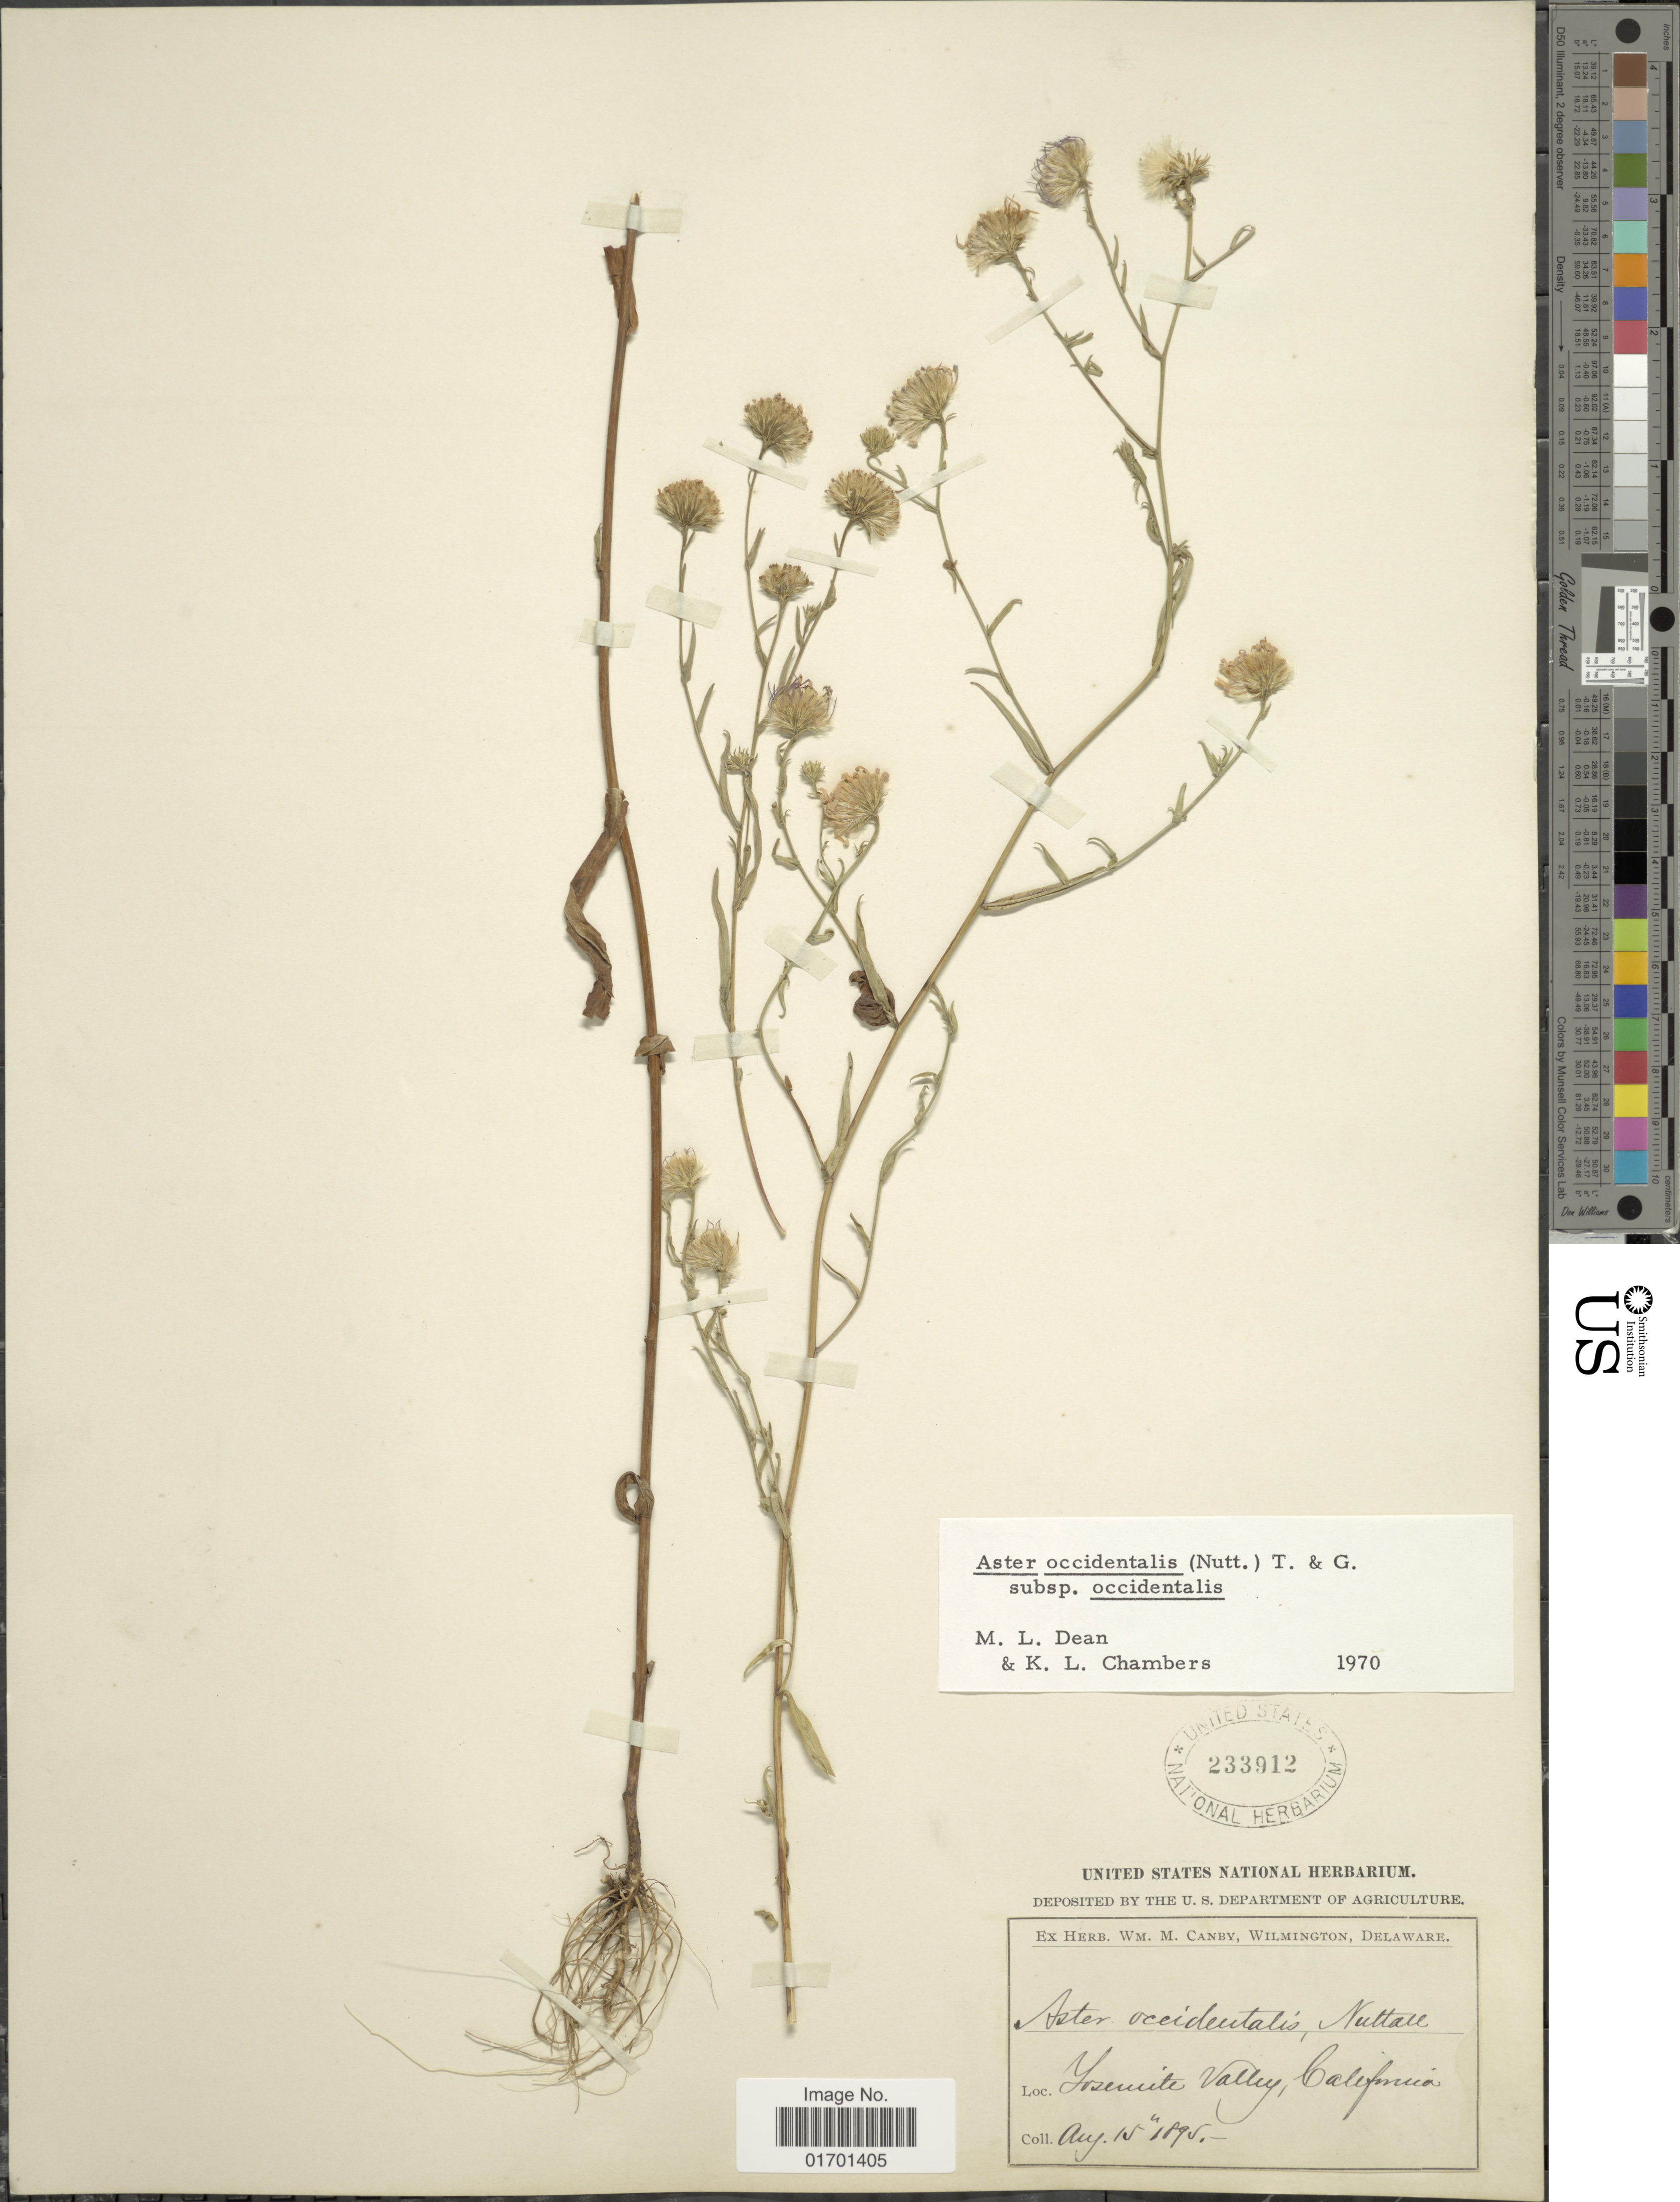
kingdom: Plantae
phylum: Tracheophyta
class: Magnoliopsida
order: Asterales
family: Asteraceae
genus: Symphyotrichum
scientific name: Symphyotrichum spathulatum var. spathulatum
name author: (Lindl.) G.L. Nesom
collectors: ex herb. W.M. Canby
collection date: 1895-08-15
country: United States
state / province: California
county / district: Mariposa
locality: Yosemite Valley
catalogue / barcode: US 233912